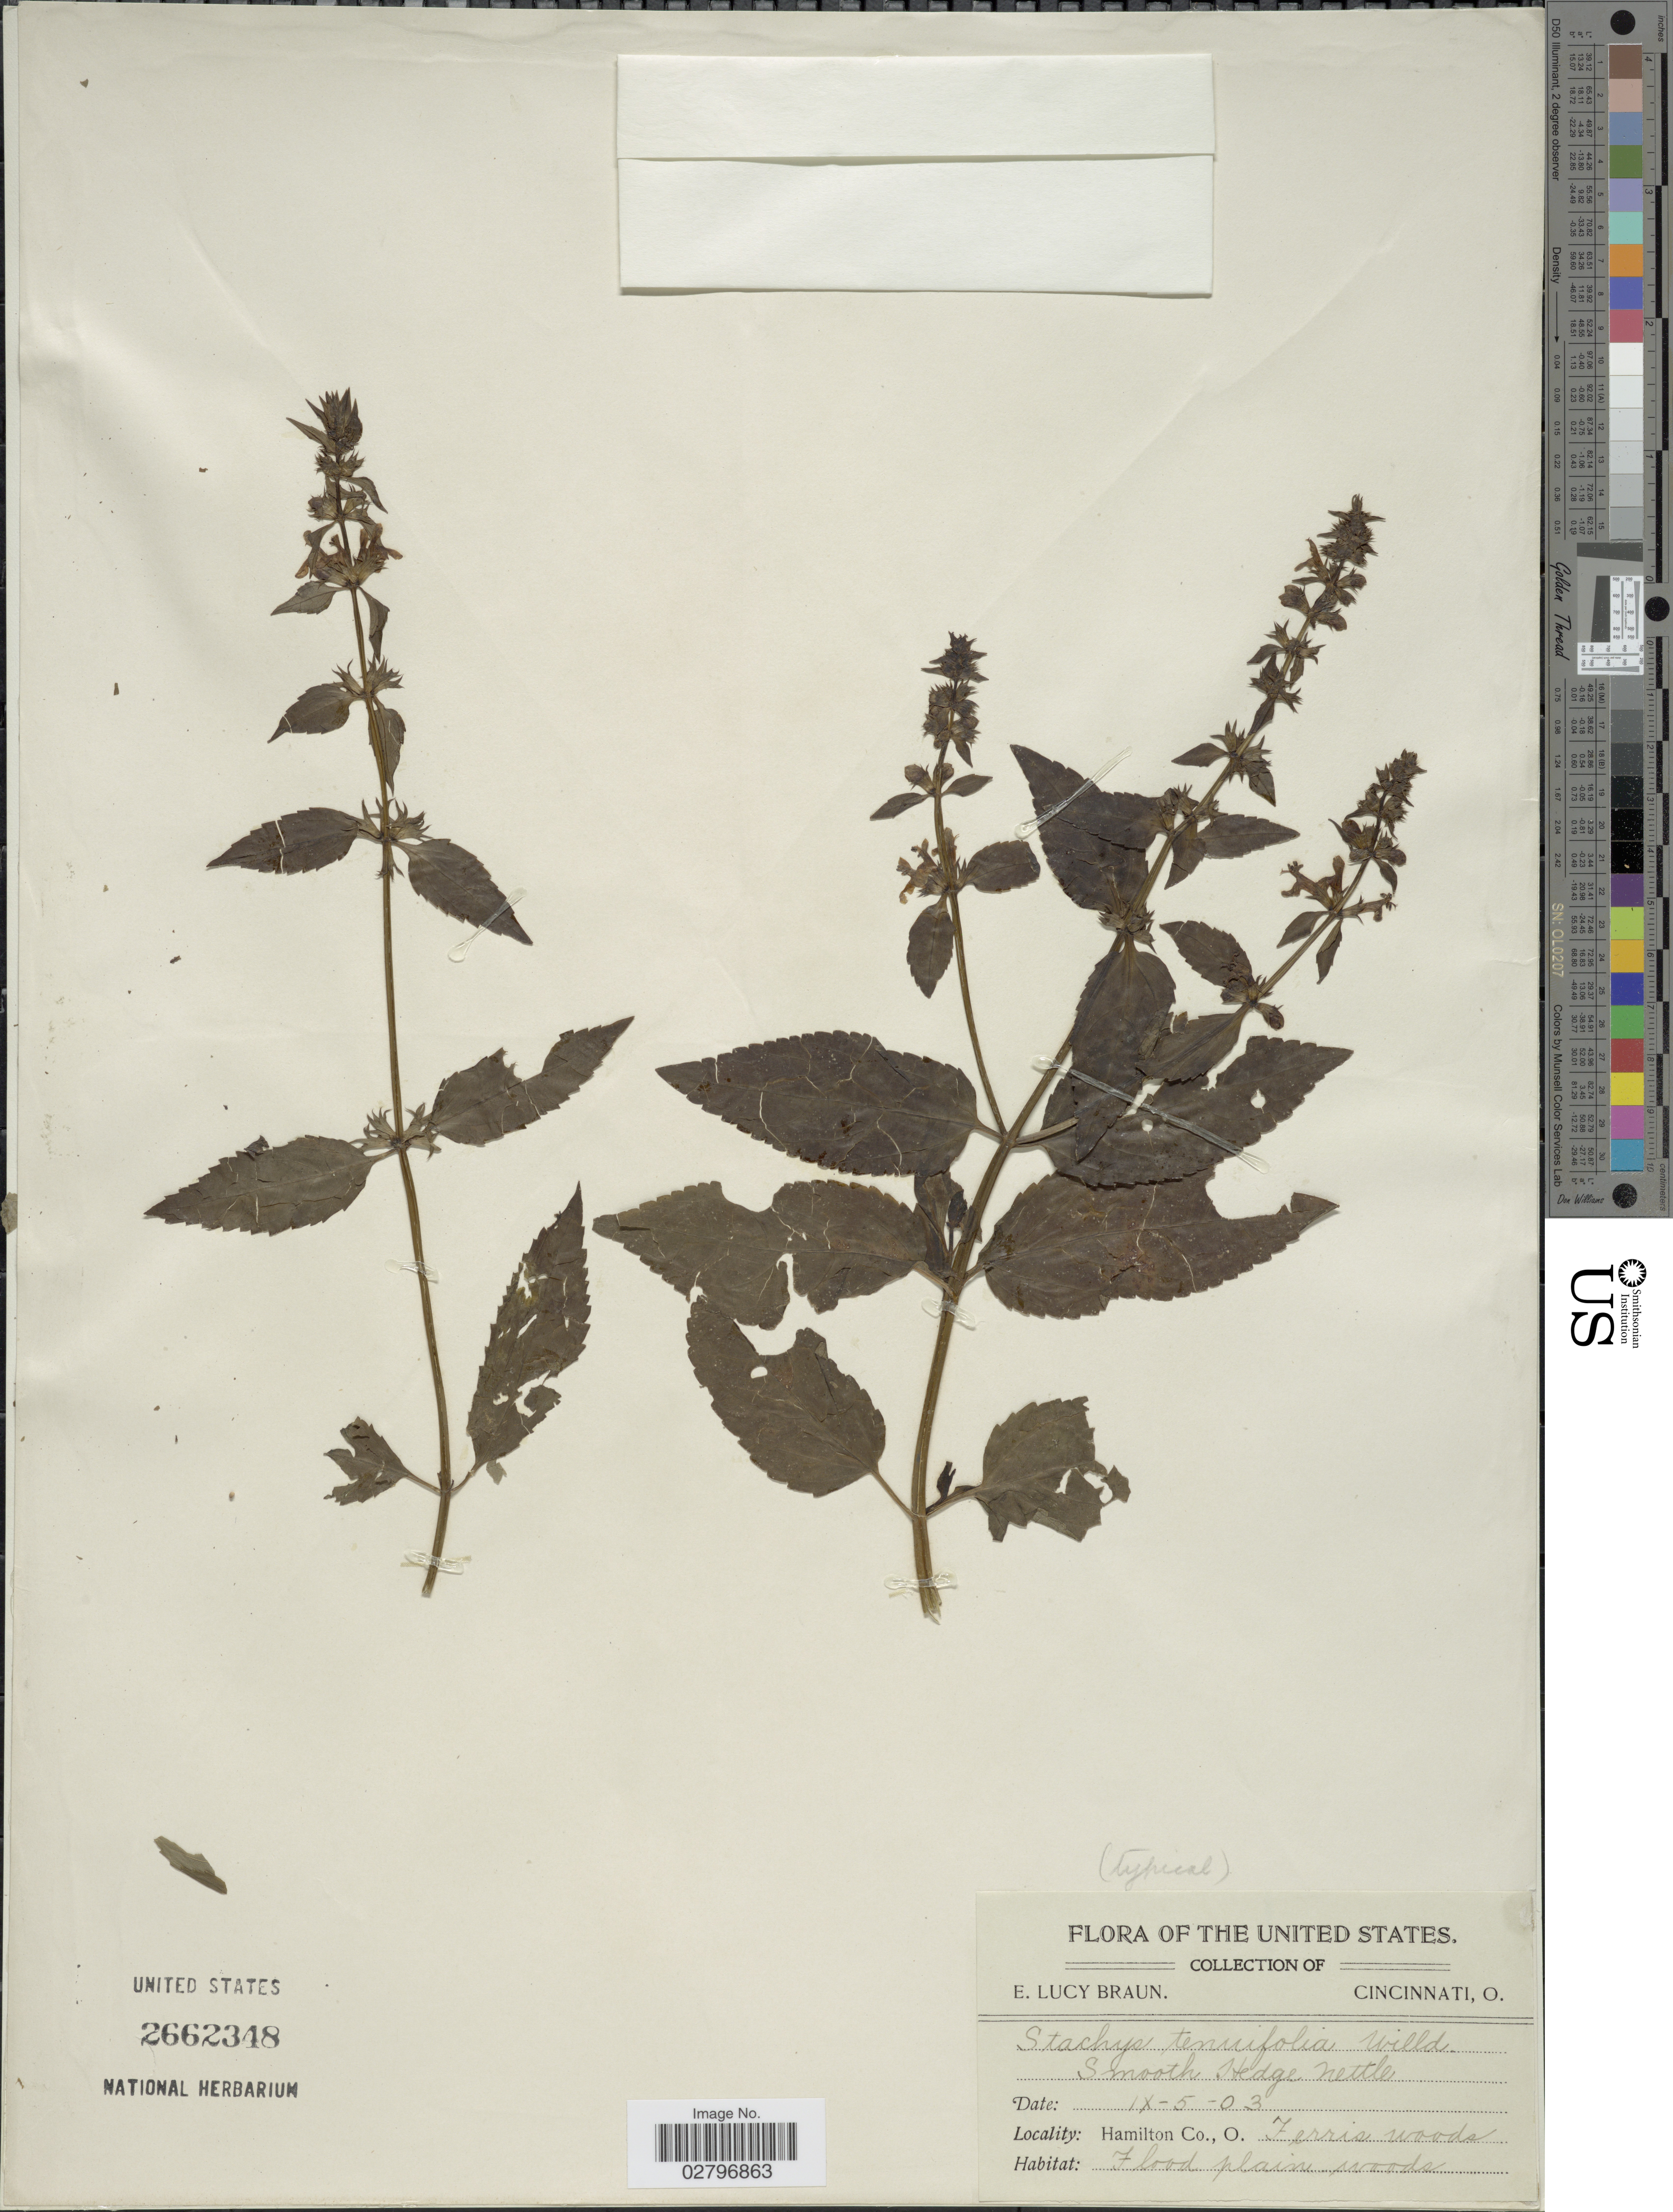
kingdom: Plantae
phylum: Tracheophyta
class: Magnoliopsida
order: Lamiales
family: Lamiaceae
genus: Stachys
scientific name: Stachys tenuifolia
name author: Willd.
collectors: E. L. Braun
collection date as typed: Transcribed d/m/y: 5/9/3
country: United States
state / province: Ohio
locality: Smooth Hedge Nettle, Hamilton Co., O, Ferris woods.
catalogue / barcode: US 2662348